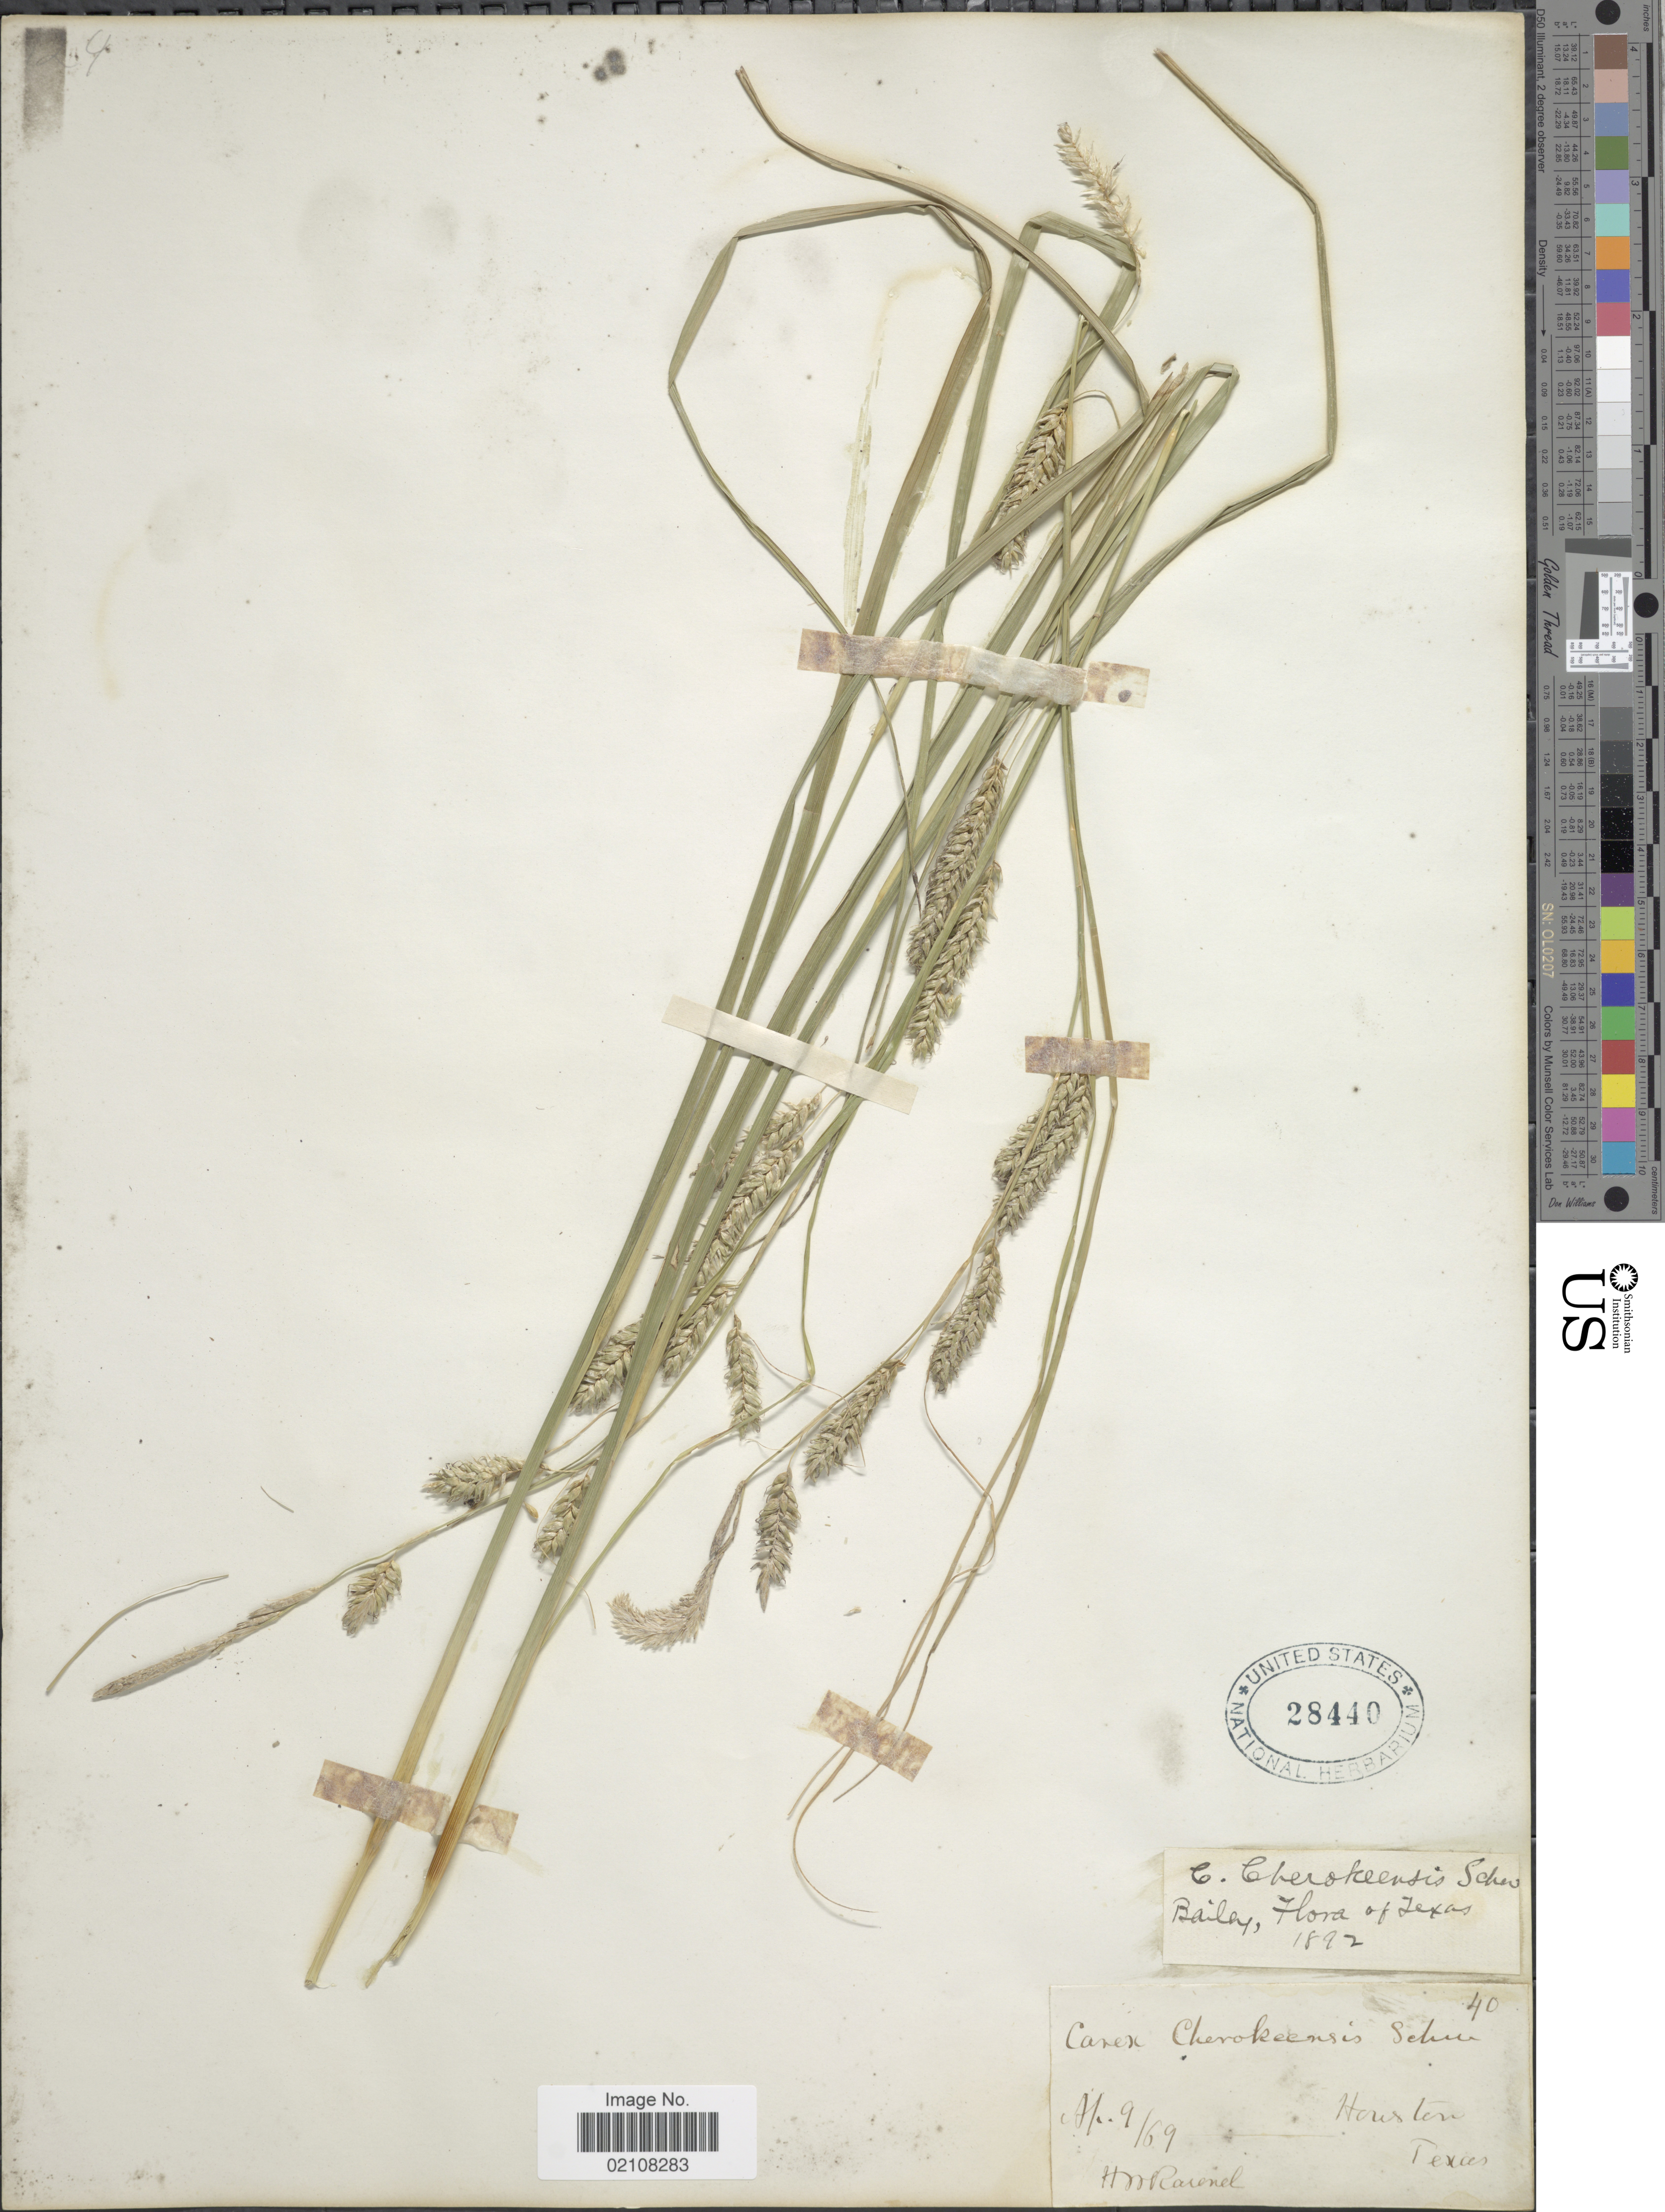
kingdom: Plantae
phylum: Tracheophyta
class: Liliopsida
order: Poales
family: Cyperaceae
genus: Carex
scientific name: Carex cherokeensis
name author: Schwein.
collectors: H. Ravenel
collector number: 40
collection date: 1869-09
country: United States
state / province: Texas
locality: Houston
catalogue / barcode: US 28440